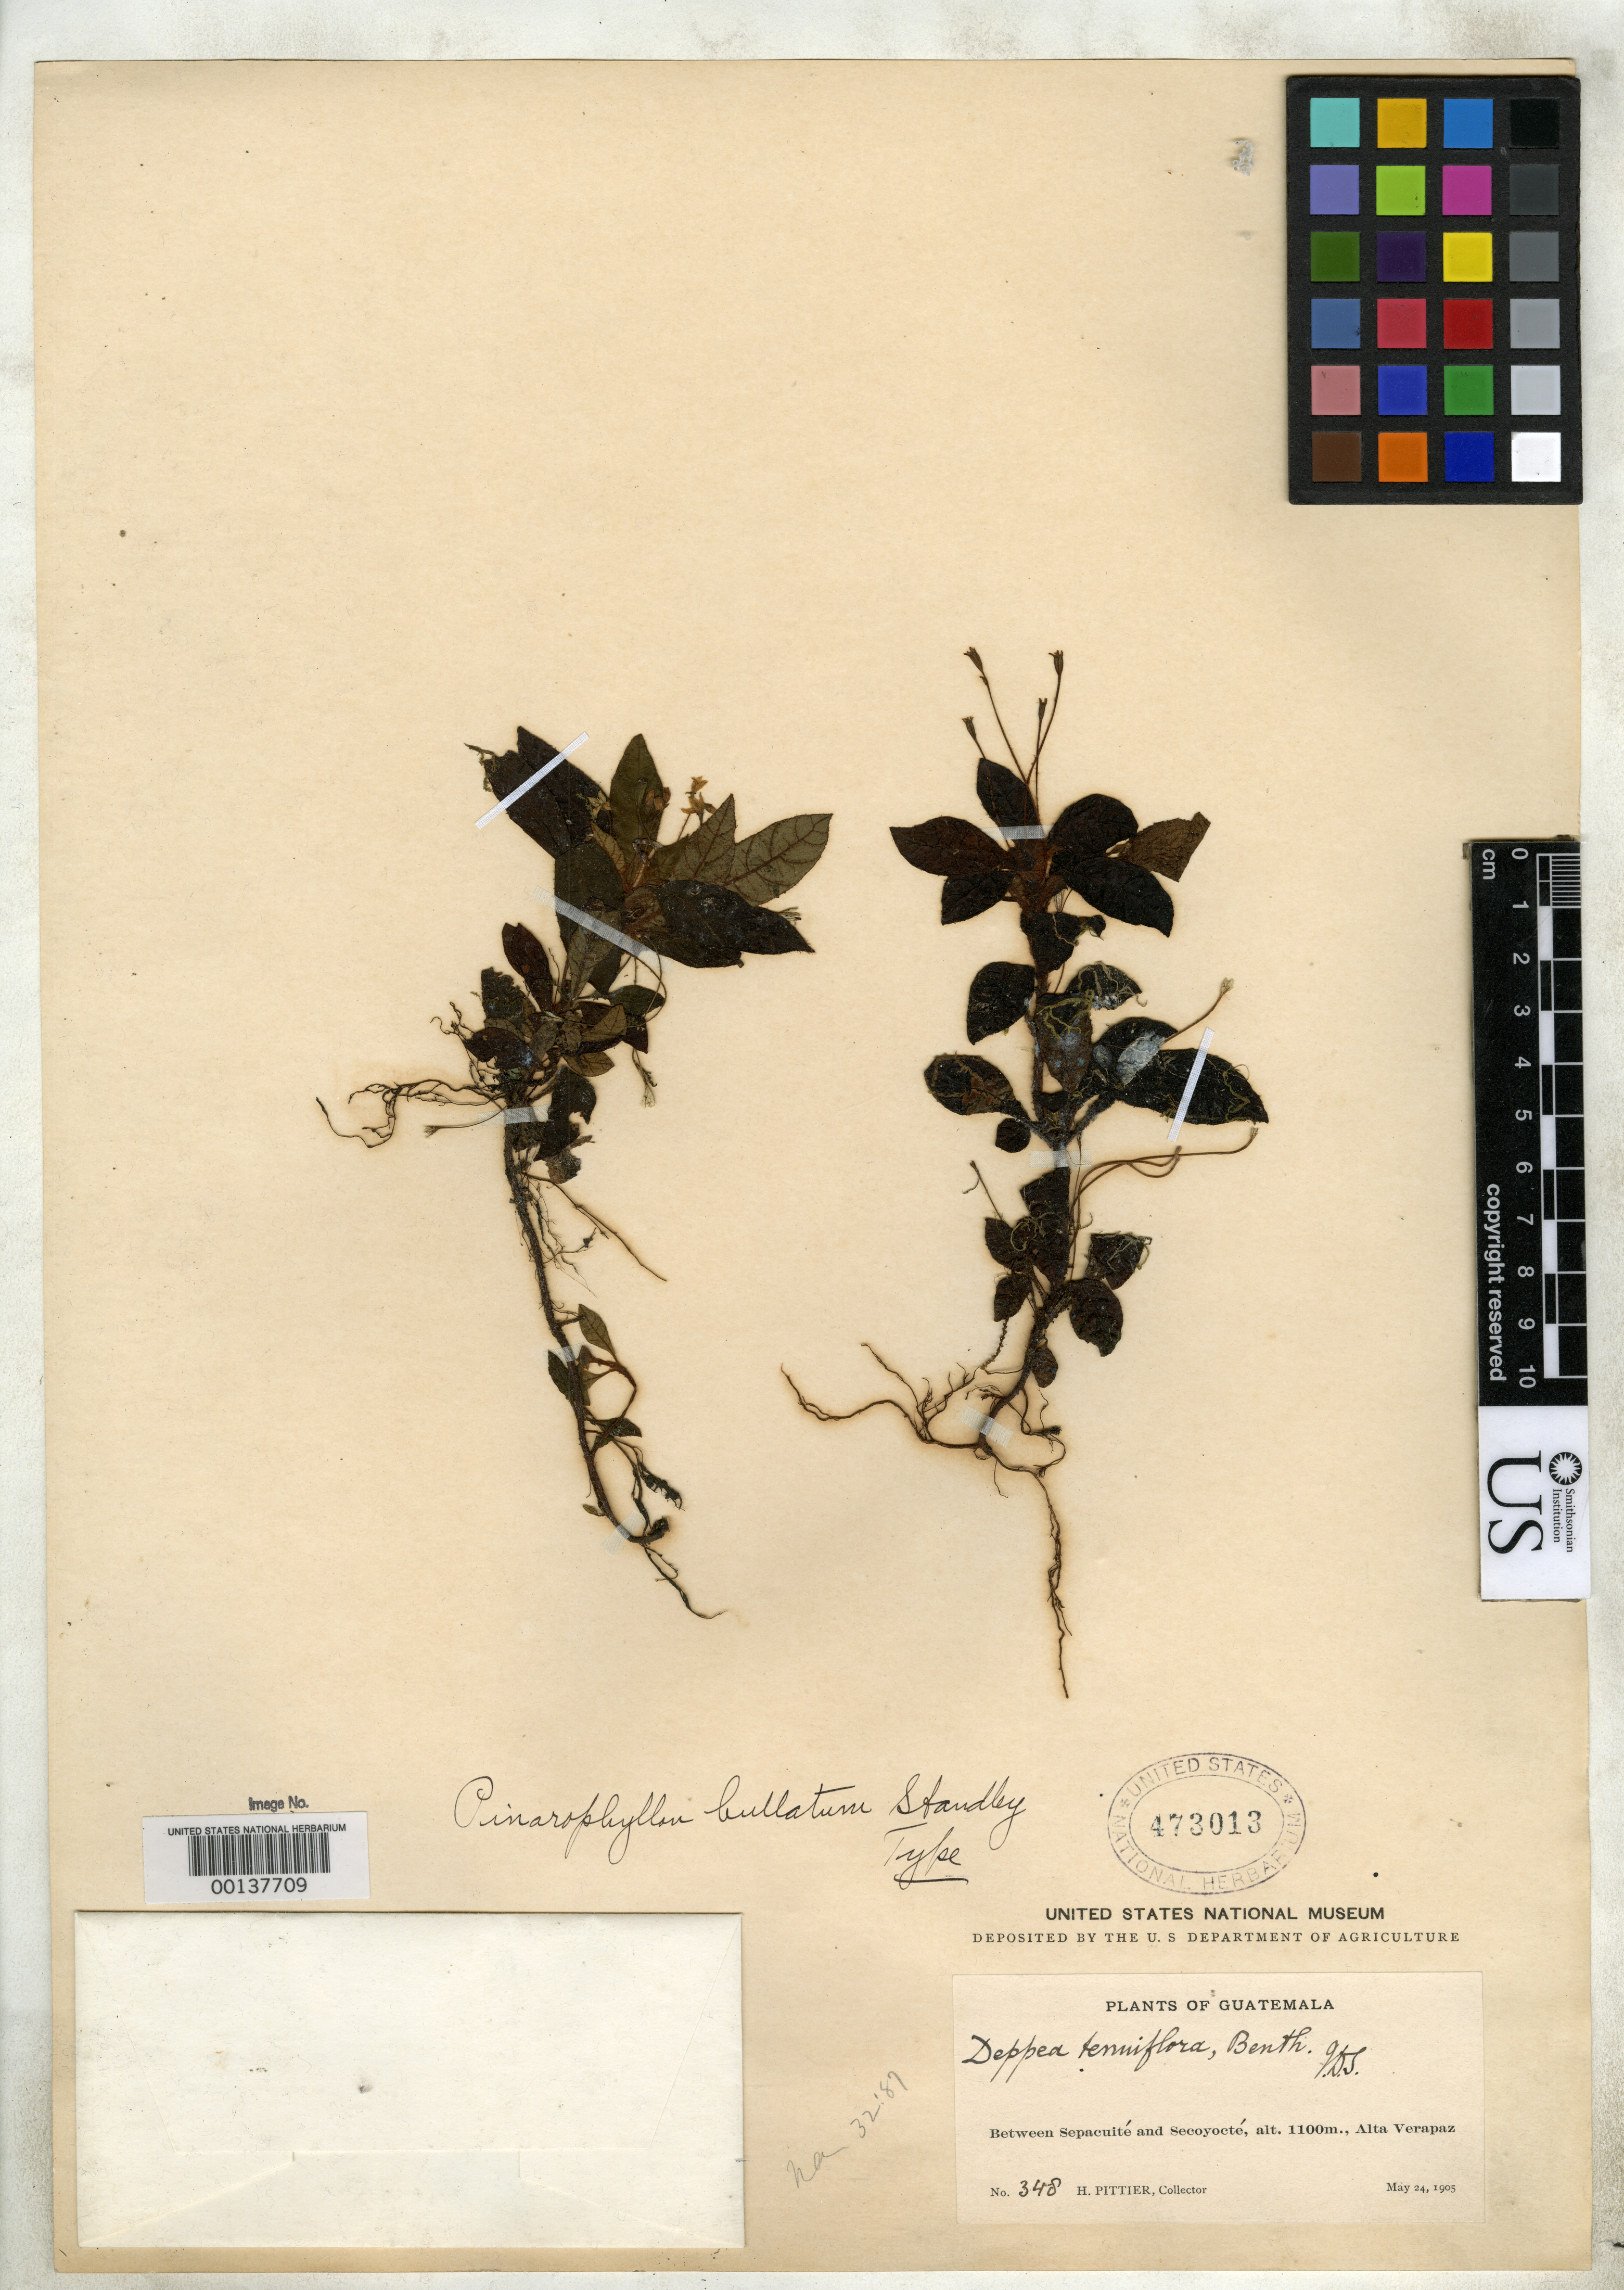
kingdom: Plantae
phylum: Tracheophyta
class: Magnoliopsida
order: Gentianales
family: Rubiaceae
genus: Pinarophyllon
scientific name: Pinarophyllon bullatum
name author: Standl.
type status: Holotype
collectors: H. F. Pittier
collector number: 348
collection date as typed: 24 May 1905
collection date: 1905-05-24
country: Guatemala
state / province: Alta Verapaz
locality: Between Sepacinte and Secoyocte.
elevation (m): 1100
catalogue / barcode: US 473013